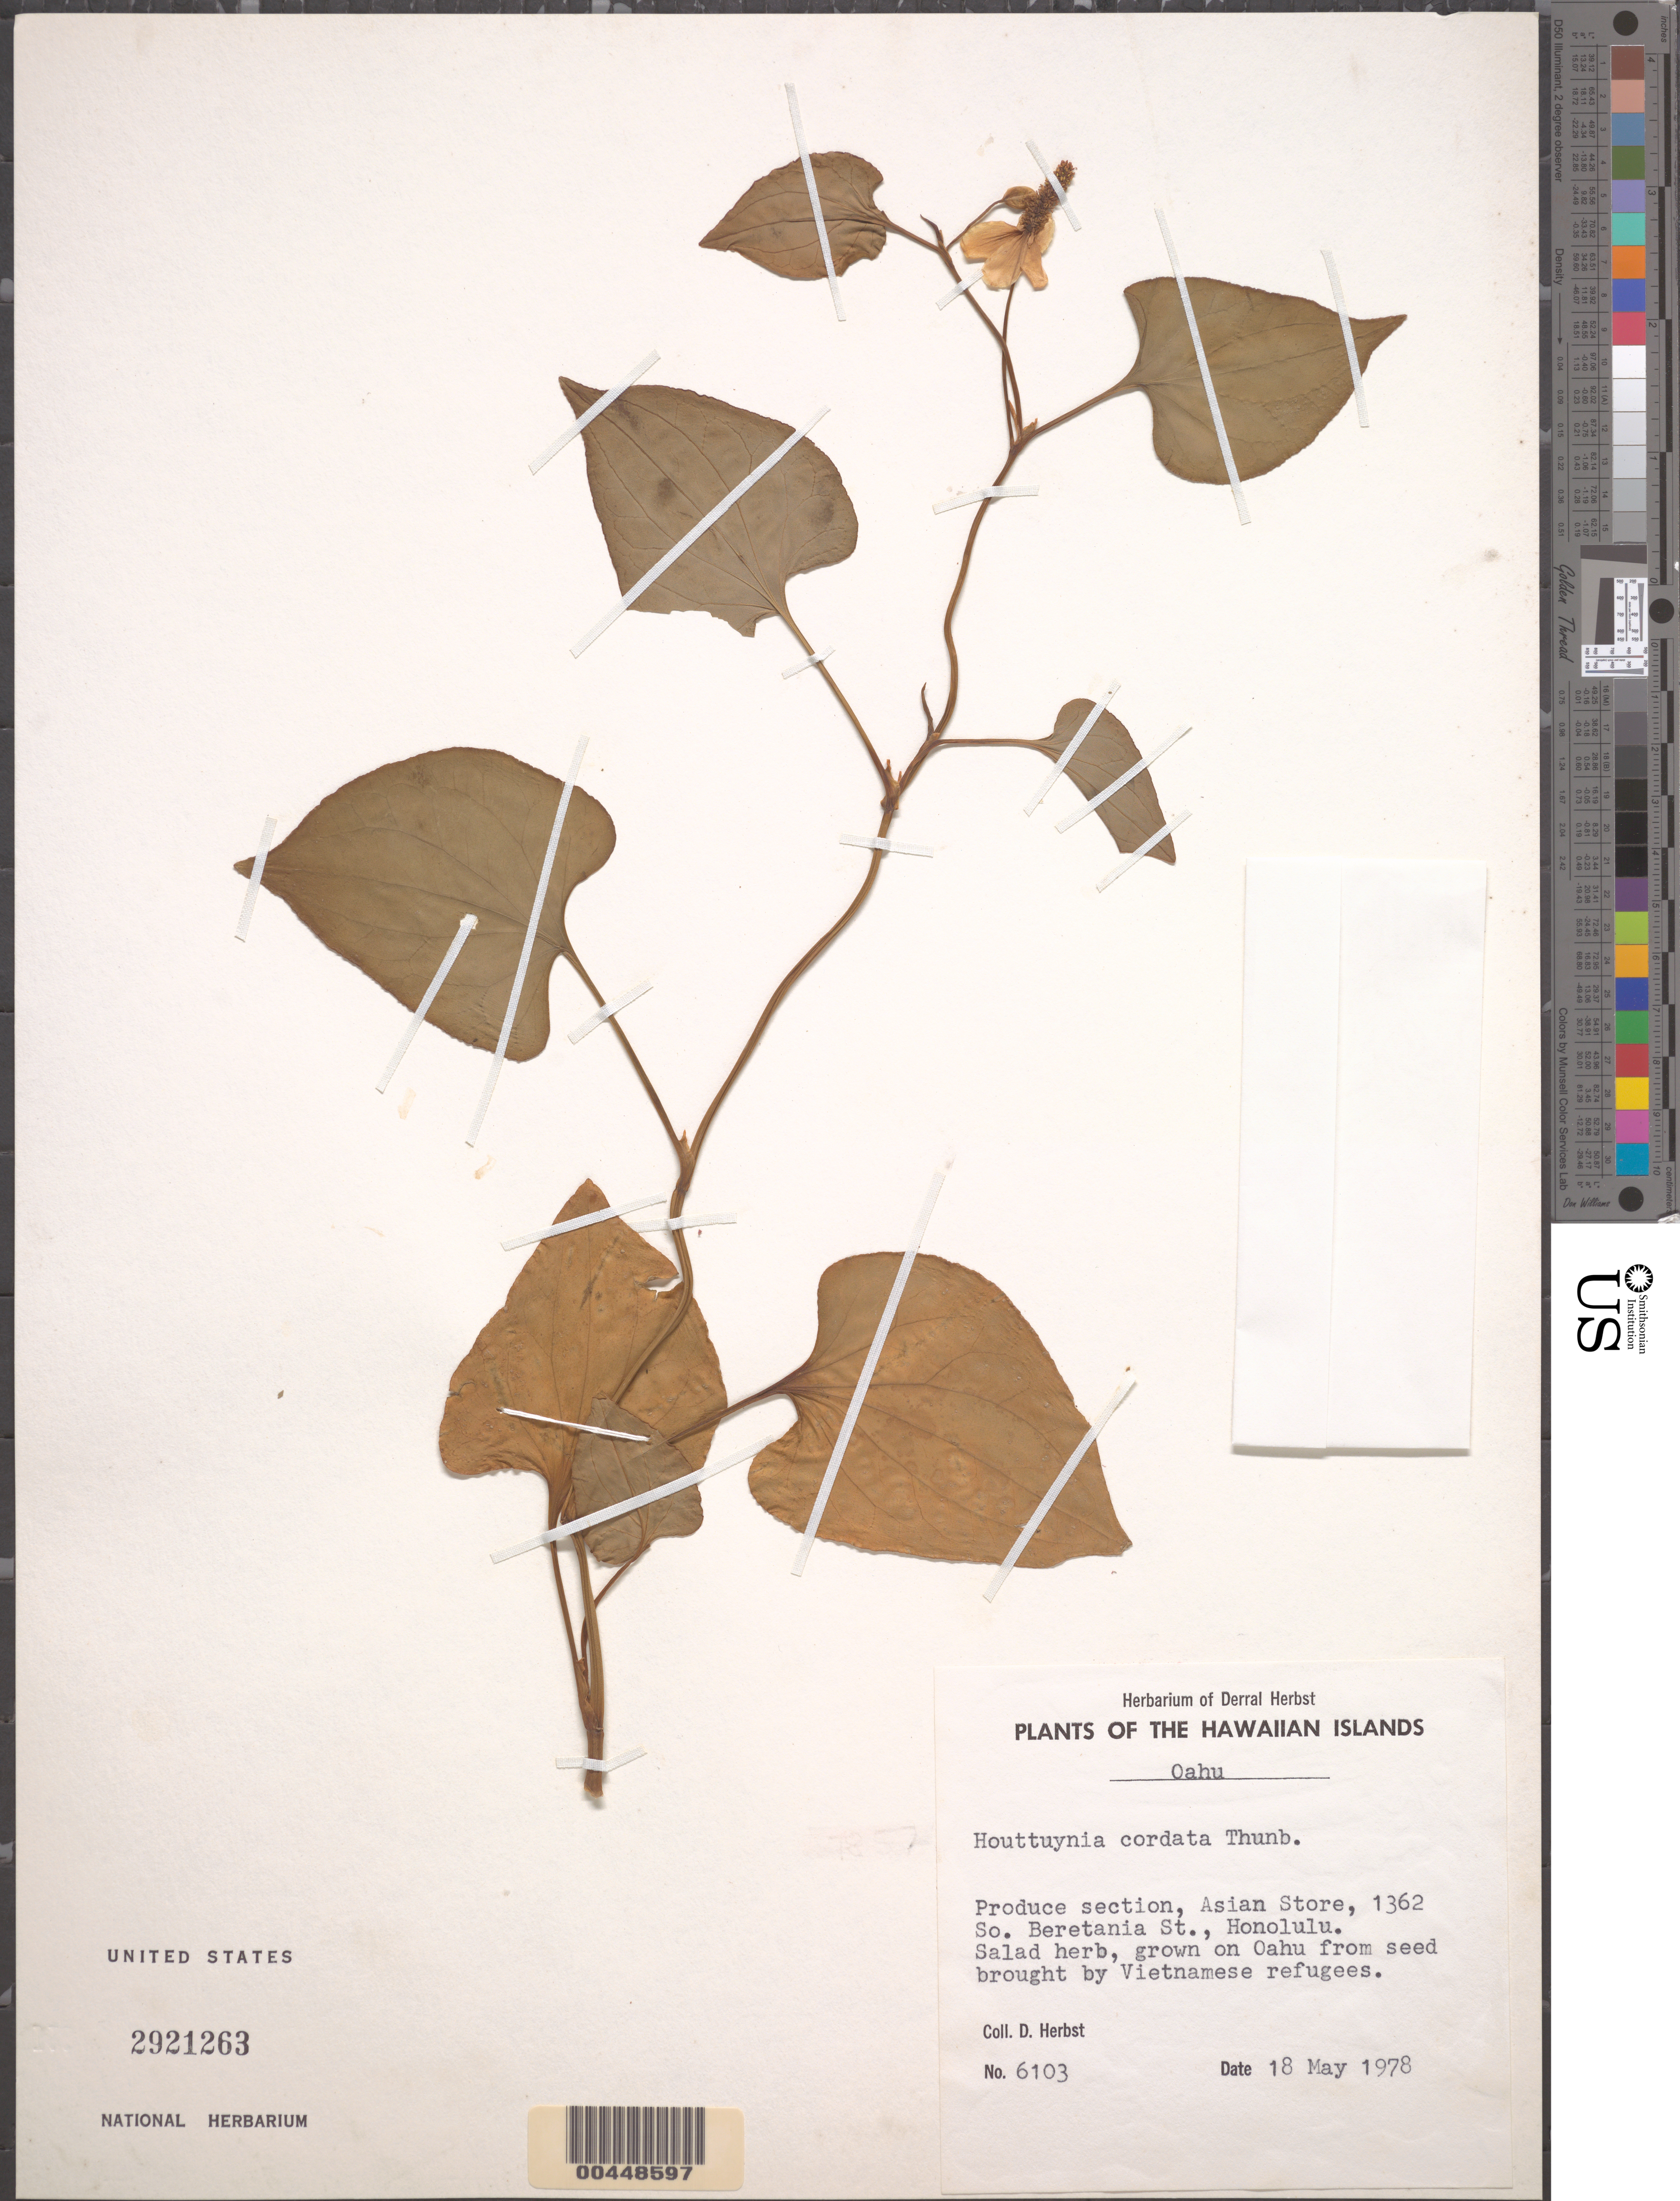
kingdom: Plantae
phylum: Tracheophyta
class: Magnoliopsida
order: Piperales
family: Saururaceae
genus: Houttuynia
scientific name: Houttuynia cordata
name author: Thunb.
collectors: D. R. Herbst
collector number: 6103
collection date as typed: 18 May 1978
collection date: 1978-05-18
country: United States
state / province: Hawaii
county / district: Honolulu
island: Oahu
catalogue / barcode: US 2921263